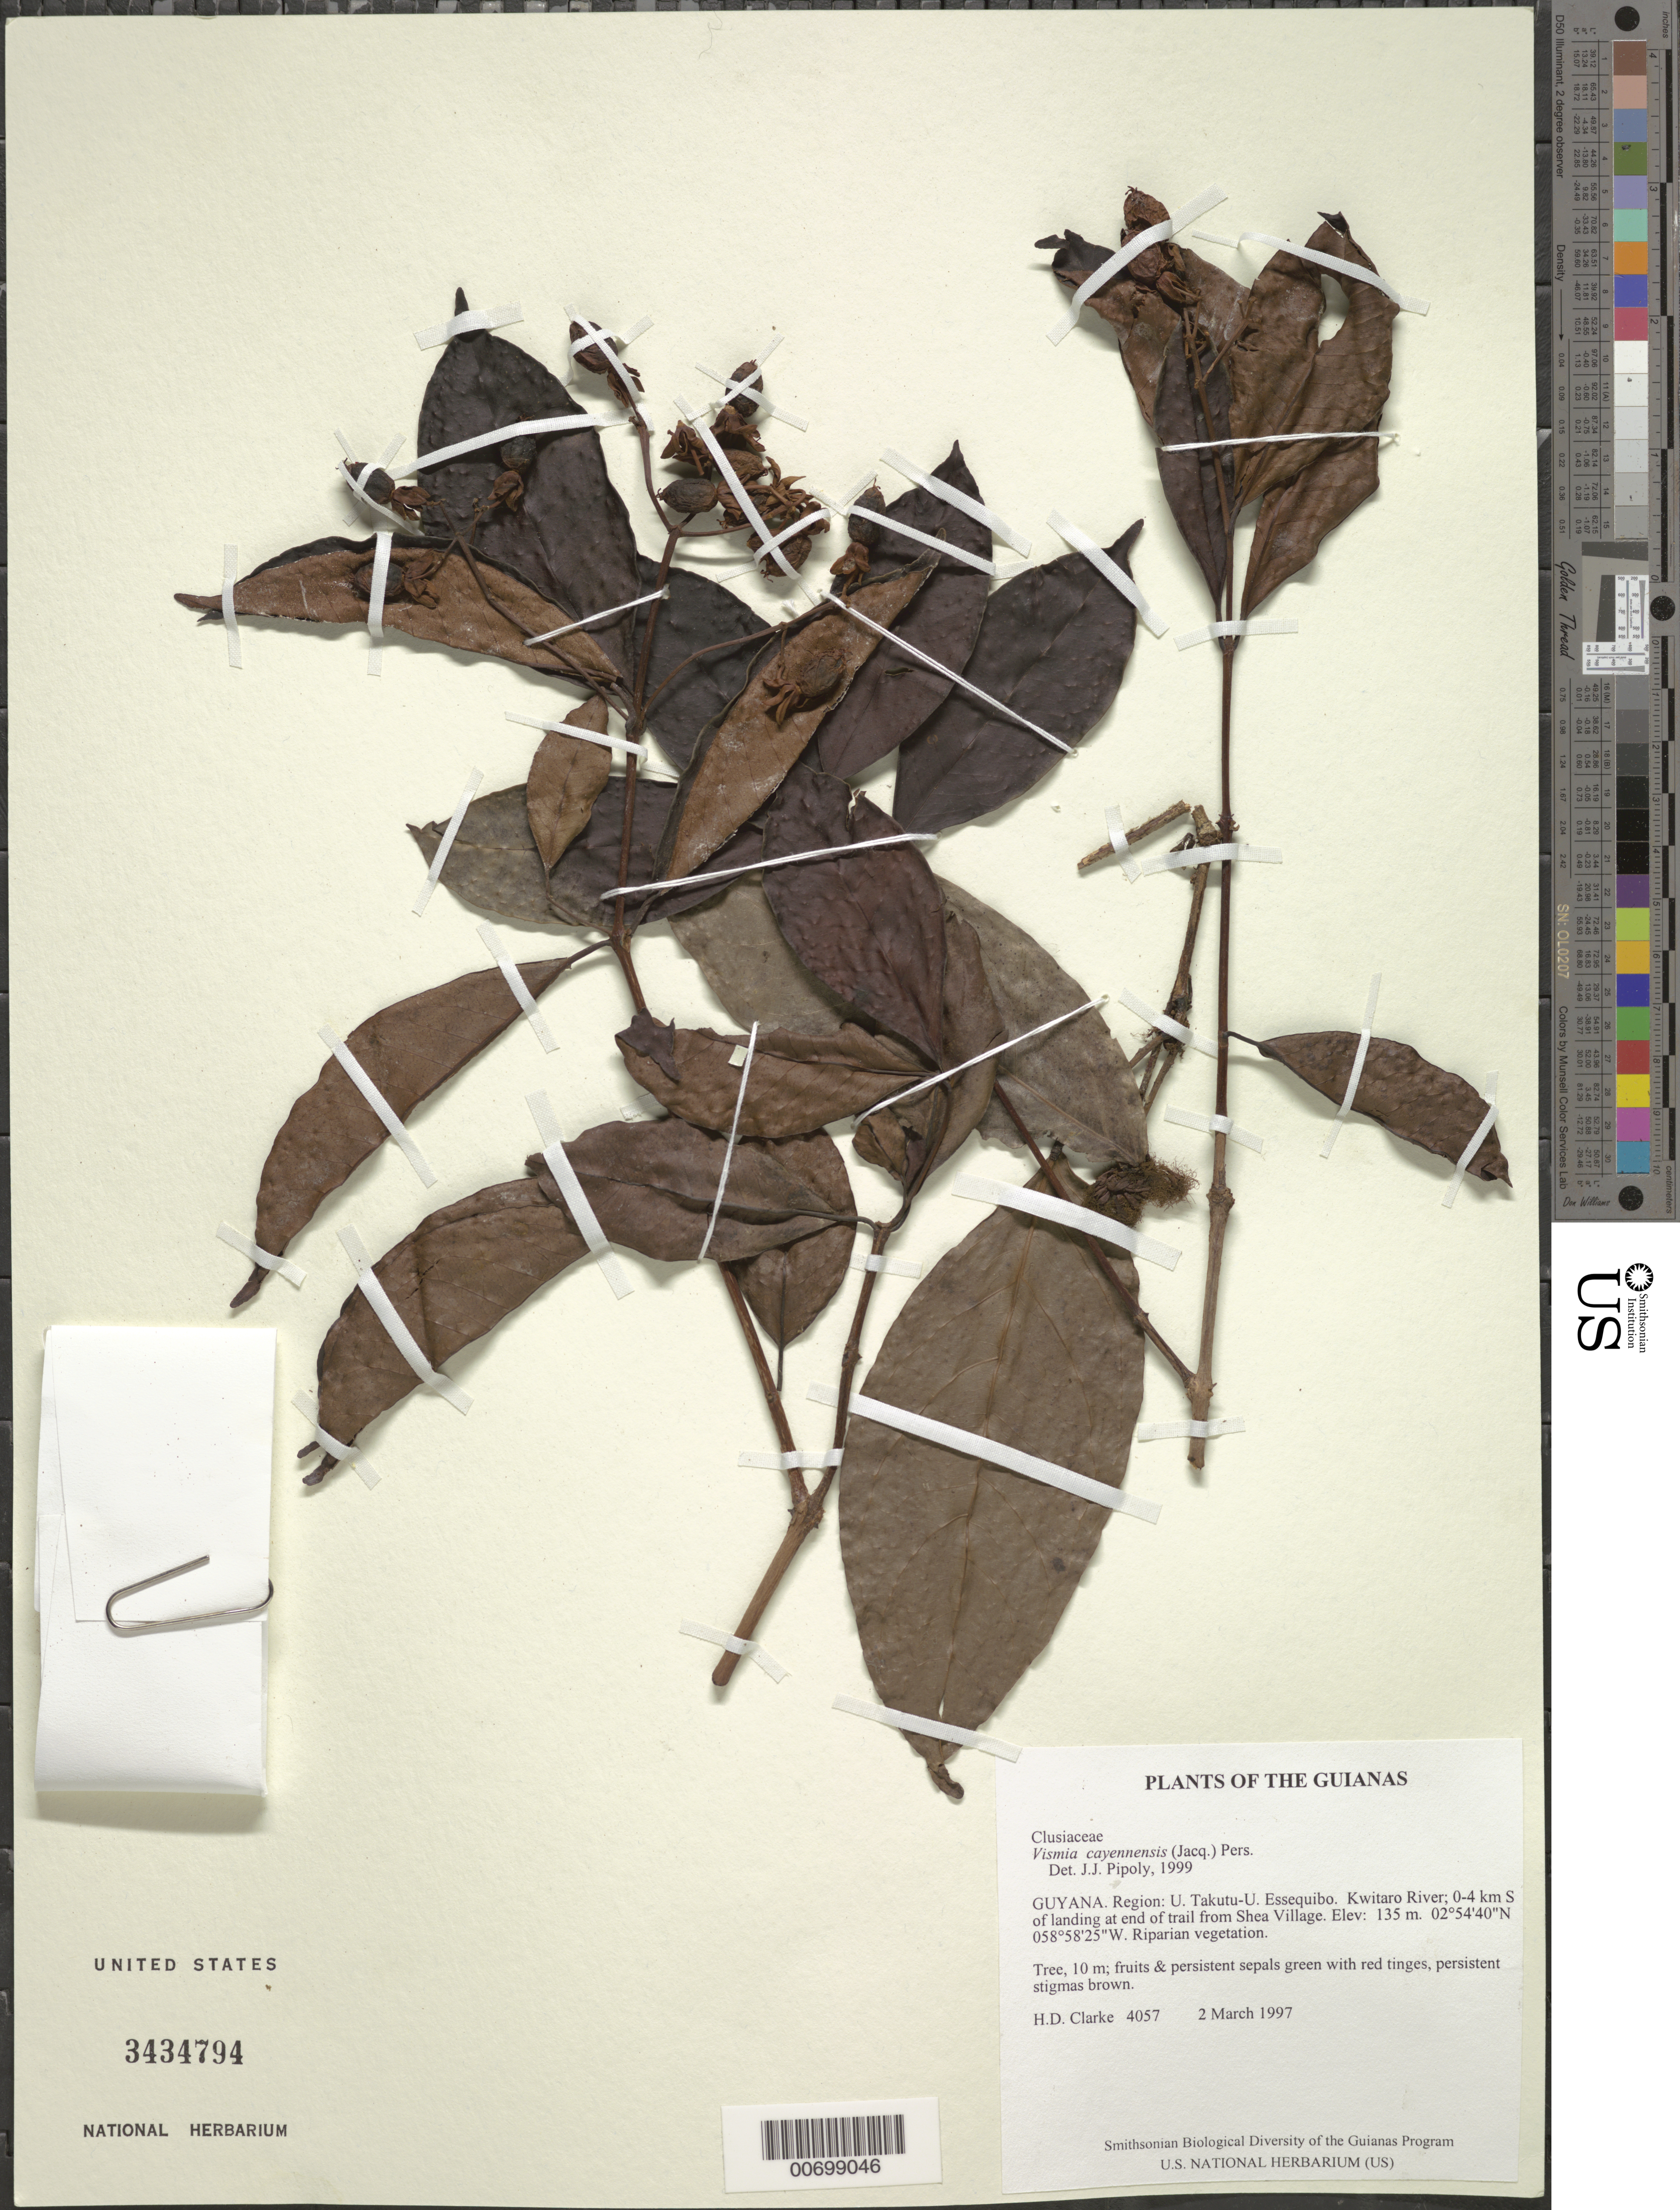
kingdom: Plantae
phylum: Tracheophyta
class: Magnoliopsida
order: Malpighiales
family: Hypericaceae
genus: Vismia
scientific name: Vismia cayennensis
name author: (Jacq.) Pers.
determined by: Pipoly, J. J., III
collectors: H. D. Clarke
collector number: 4057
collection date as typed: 2 March 1997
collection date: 1997-03-02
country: Guyana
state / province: U. Takutu-U. Essequibo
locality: Kwitaro River; 0-4 km S of landing at end of trail from Shea Village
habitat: Riparian vegetation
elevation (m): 135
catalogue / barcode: US 3434794